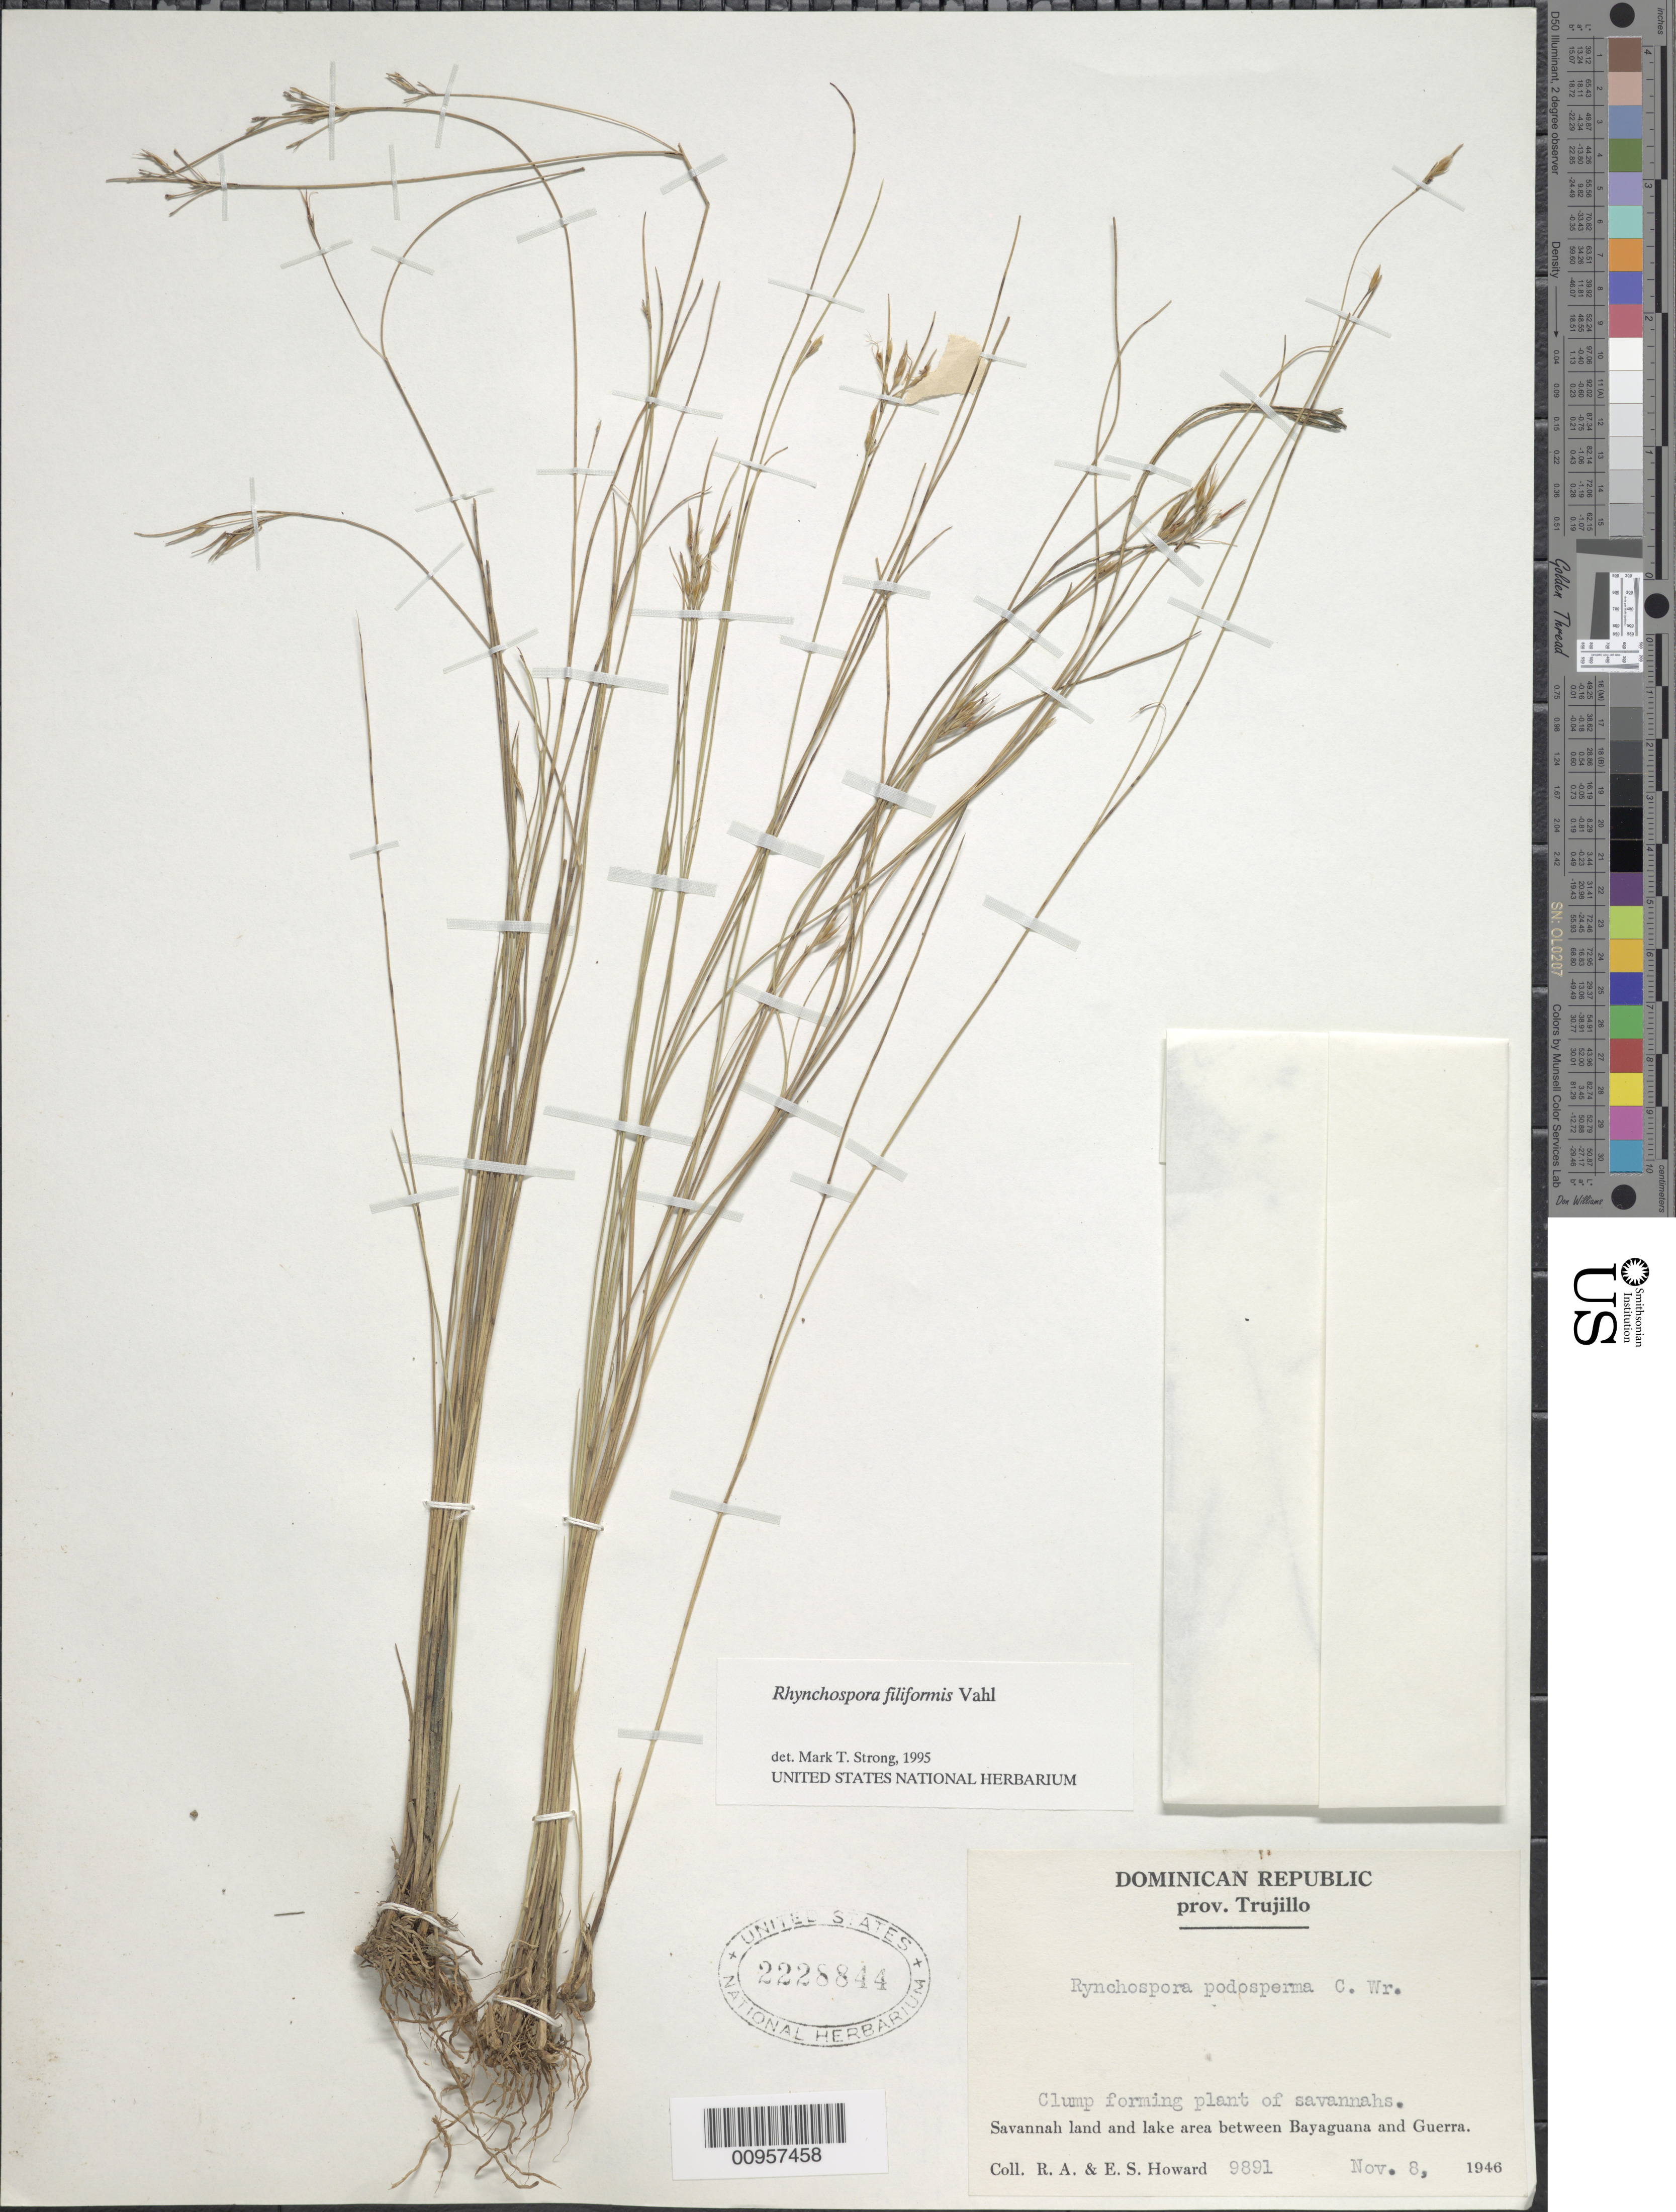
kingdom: Plantae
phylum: Tracheophyta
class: Liliopsida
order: Poales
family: Cyperaceae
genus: Rhynchospora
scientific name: Rhynchospora filiformis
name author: Vahl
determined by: Strong, M. T., (US), Smithsonian Institution - National Museum of Natural History (UNITED STATES)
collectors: R. A. Howard & E. S. Howard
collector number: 9891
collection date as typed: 08 Nov 1946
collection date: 1946-11-08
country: Dominican Republic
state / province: Santo Domingo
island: Hispaniola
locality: Savannah land and lake area between Bayaguana and Guerra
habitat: Savannahs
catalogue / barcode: US 2228844